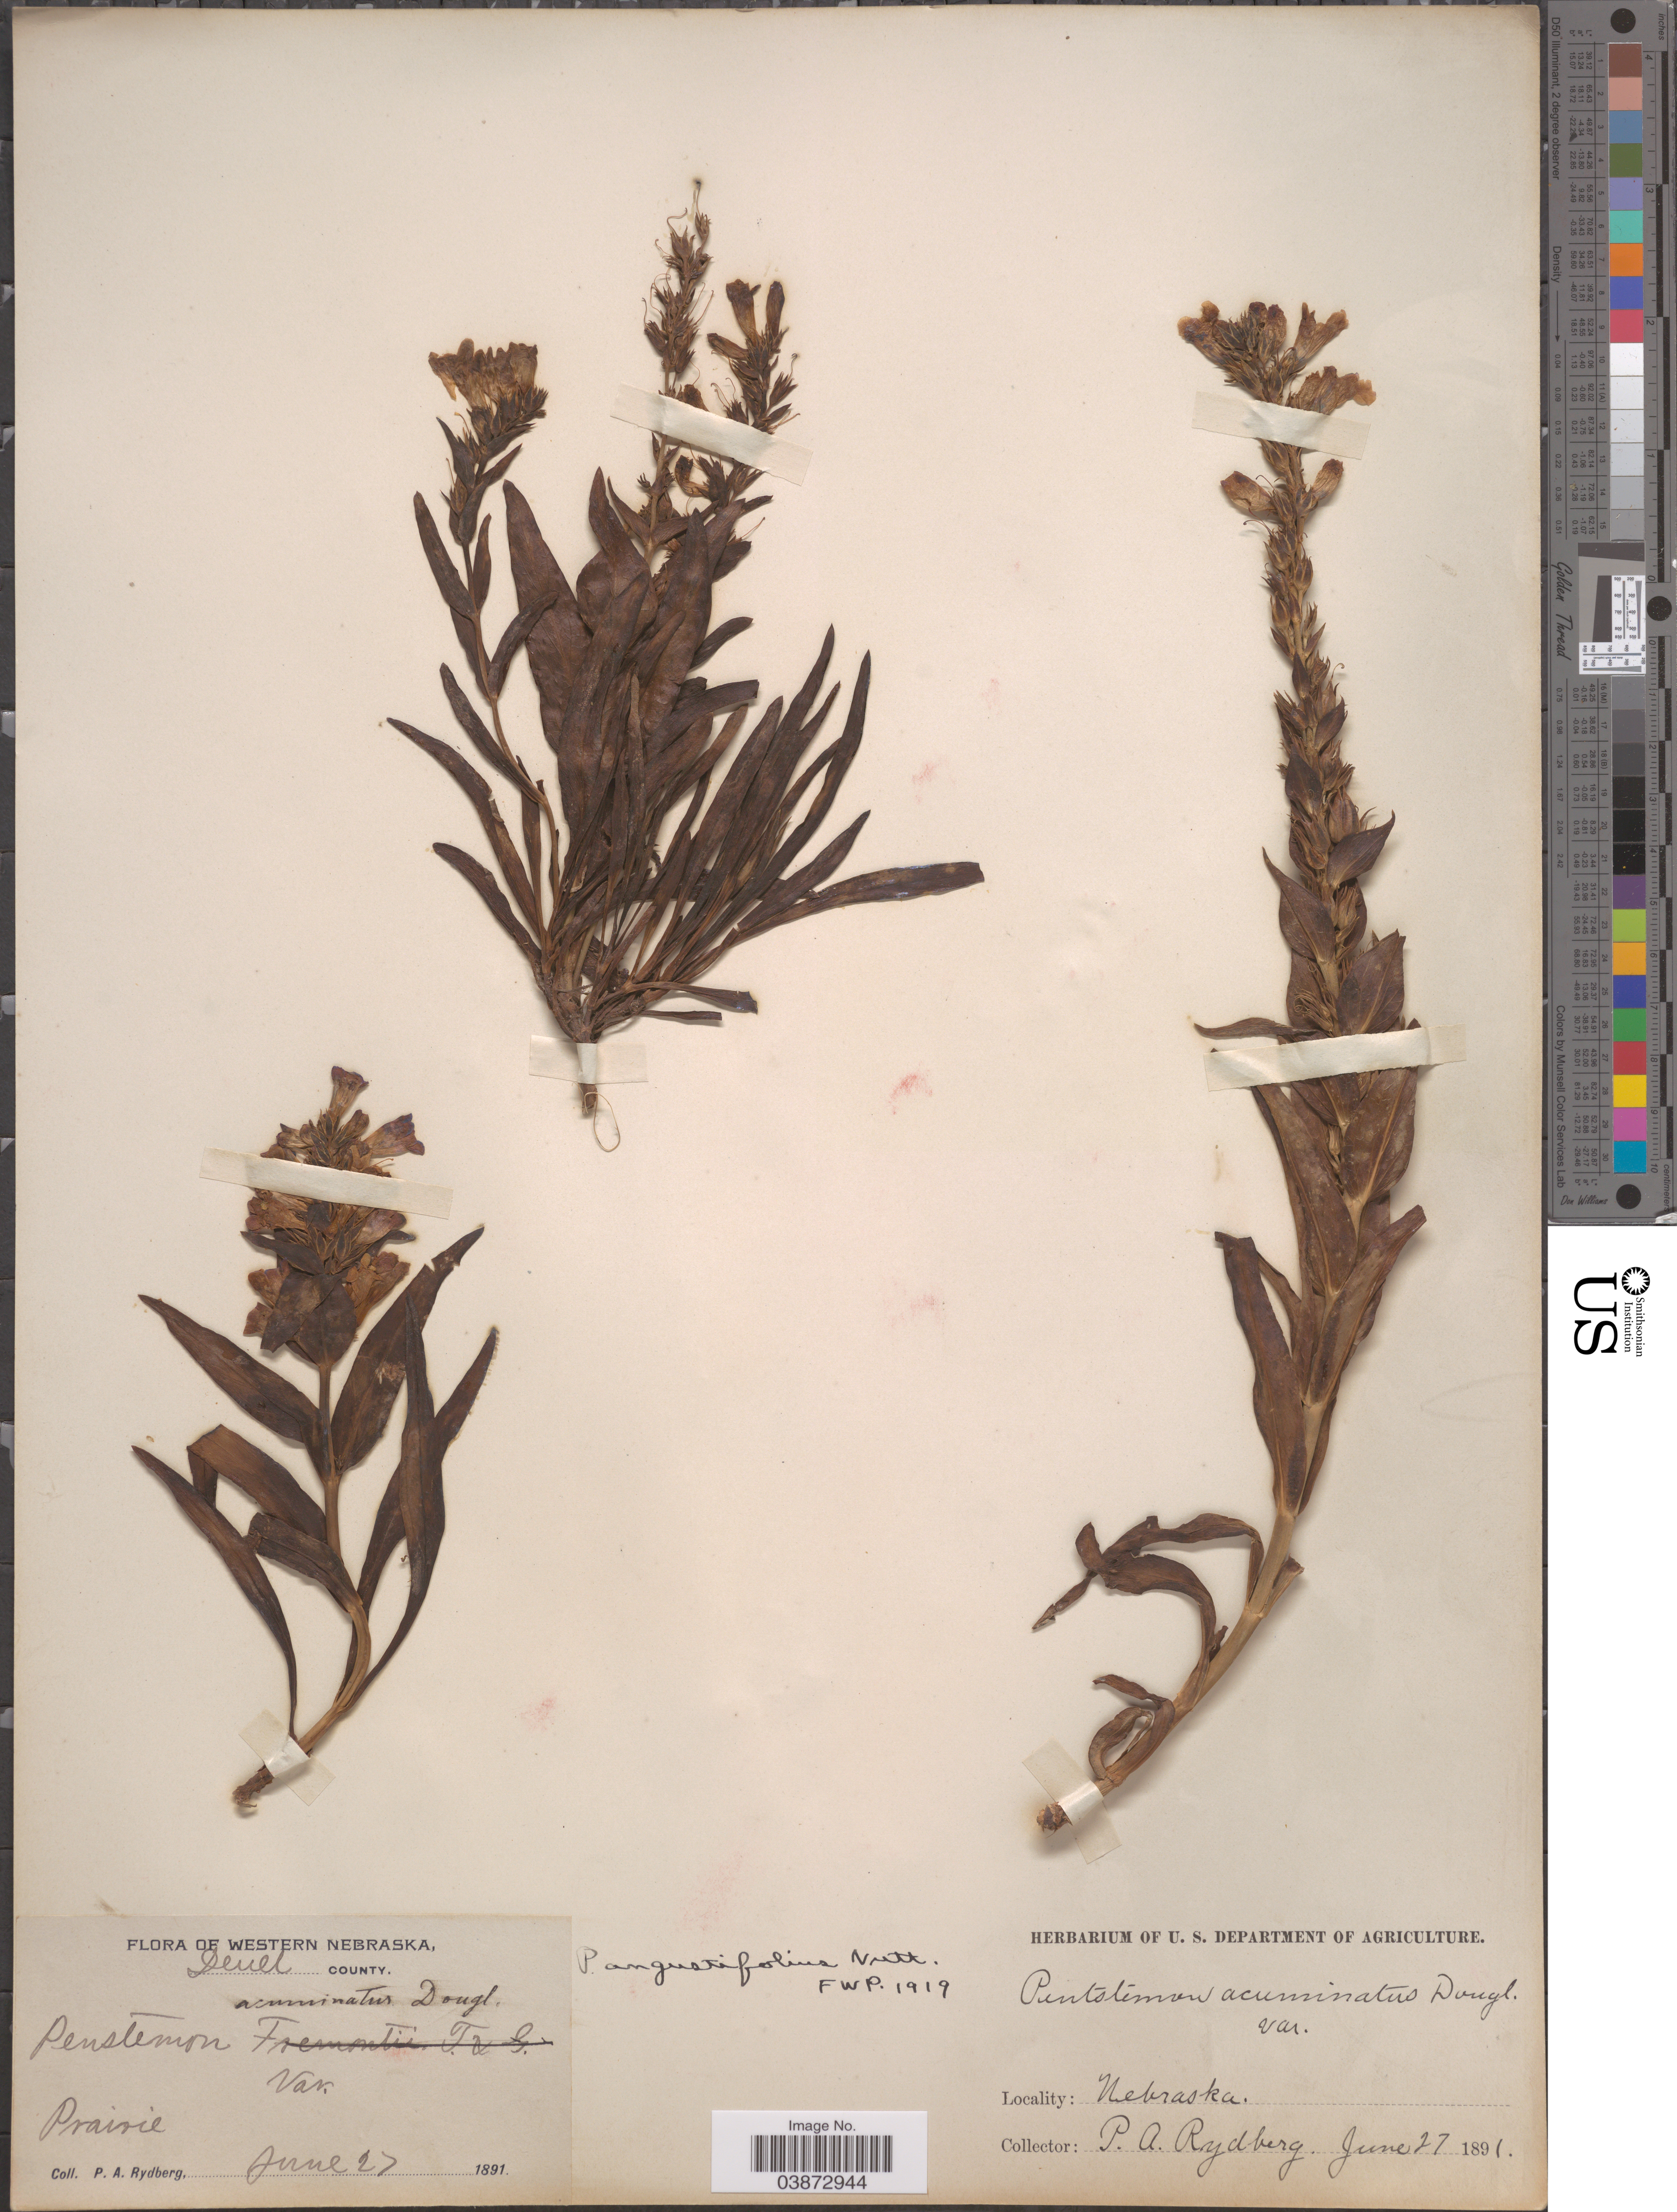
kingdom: Plantae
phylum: Tracheophyta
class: Magnoliopsida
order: Lamiales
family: Plantaginaceae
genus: Penstemon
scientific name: Penstemon angustifolius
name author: Nutt. ex Pursh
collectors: P. A. Rydberg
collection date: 1891-06-27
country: United States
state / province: Nebraska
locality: Western Nebraska. Deuel County.